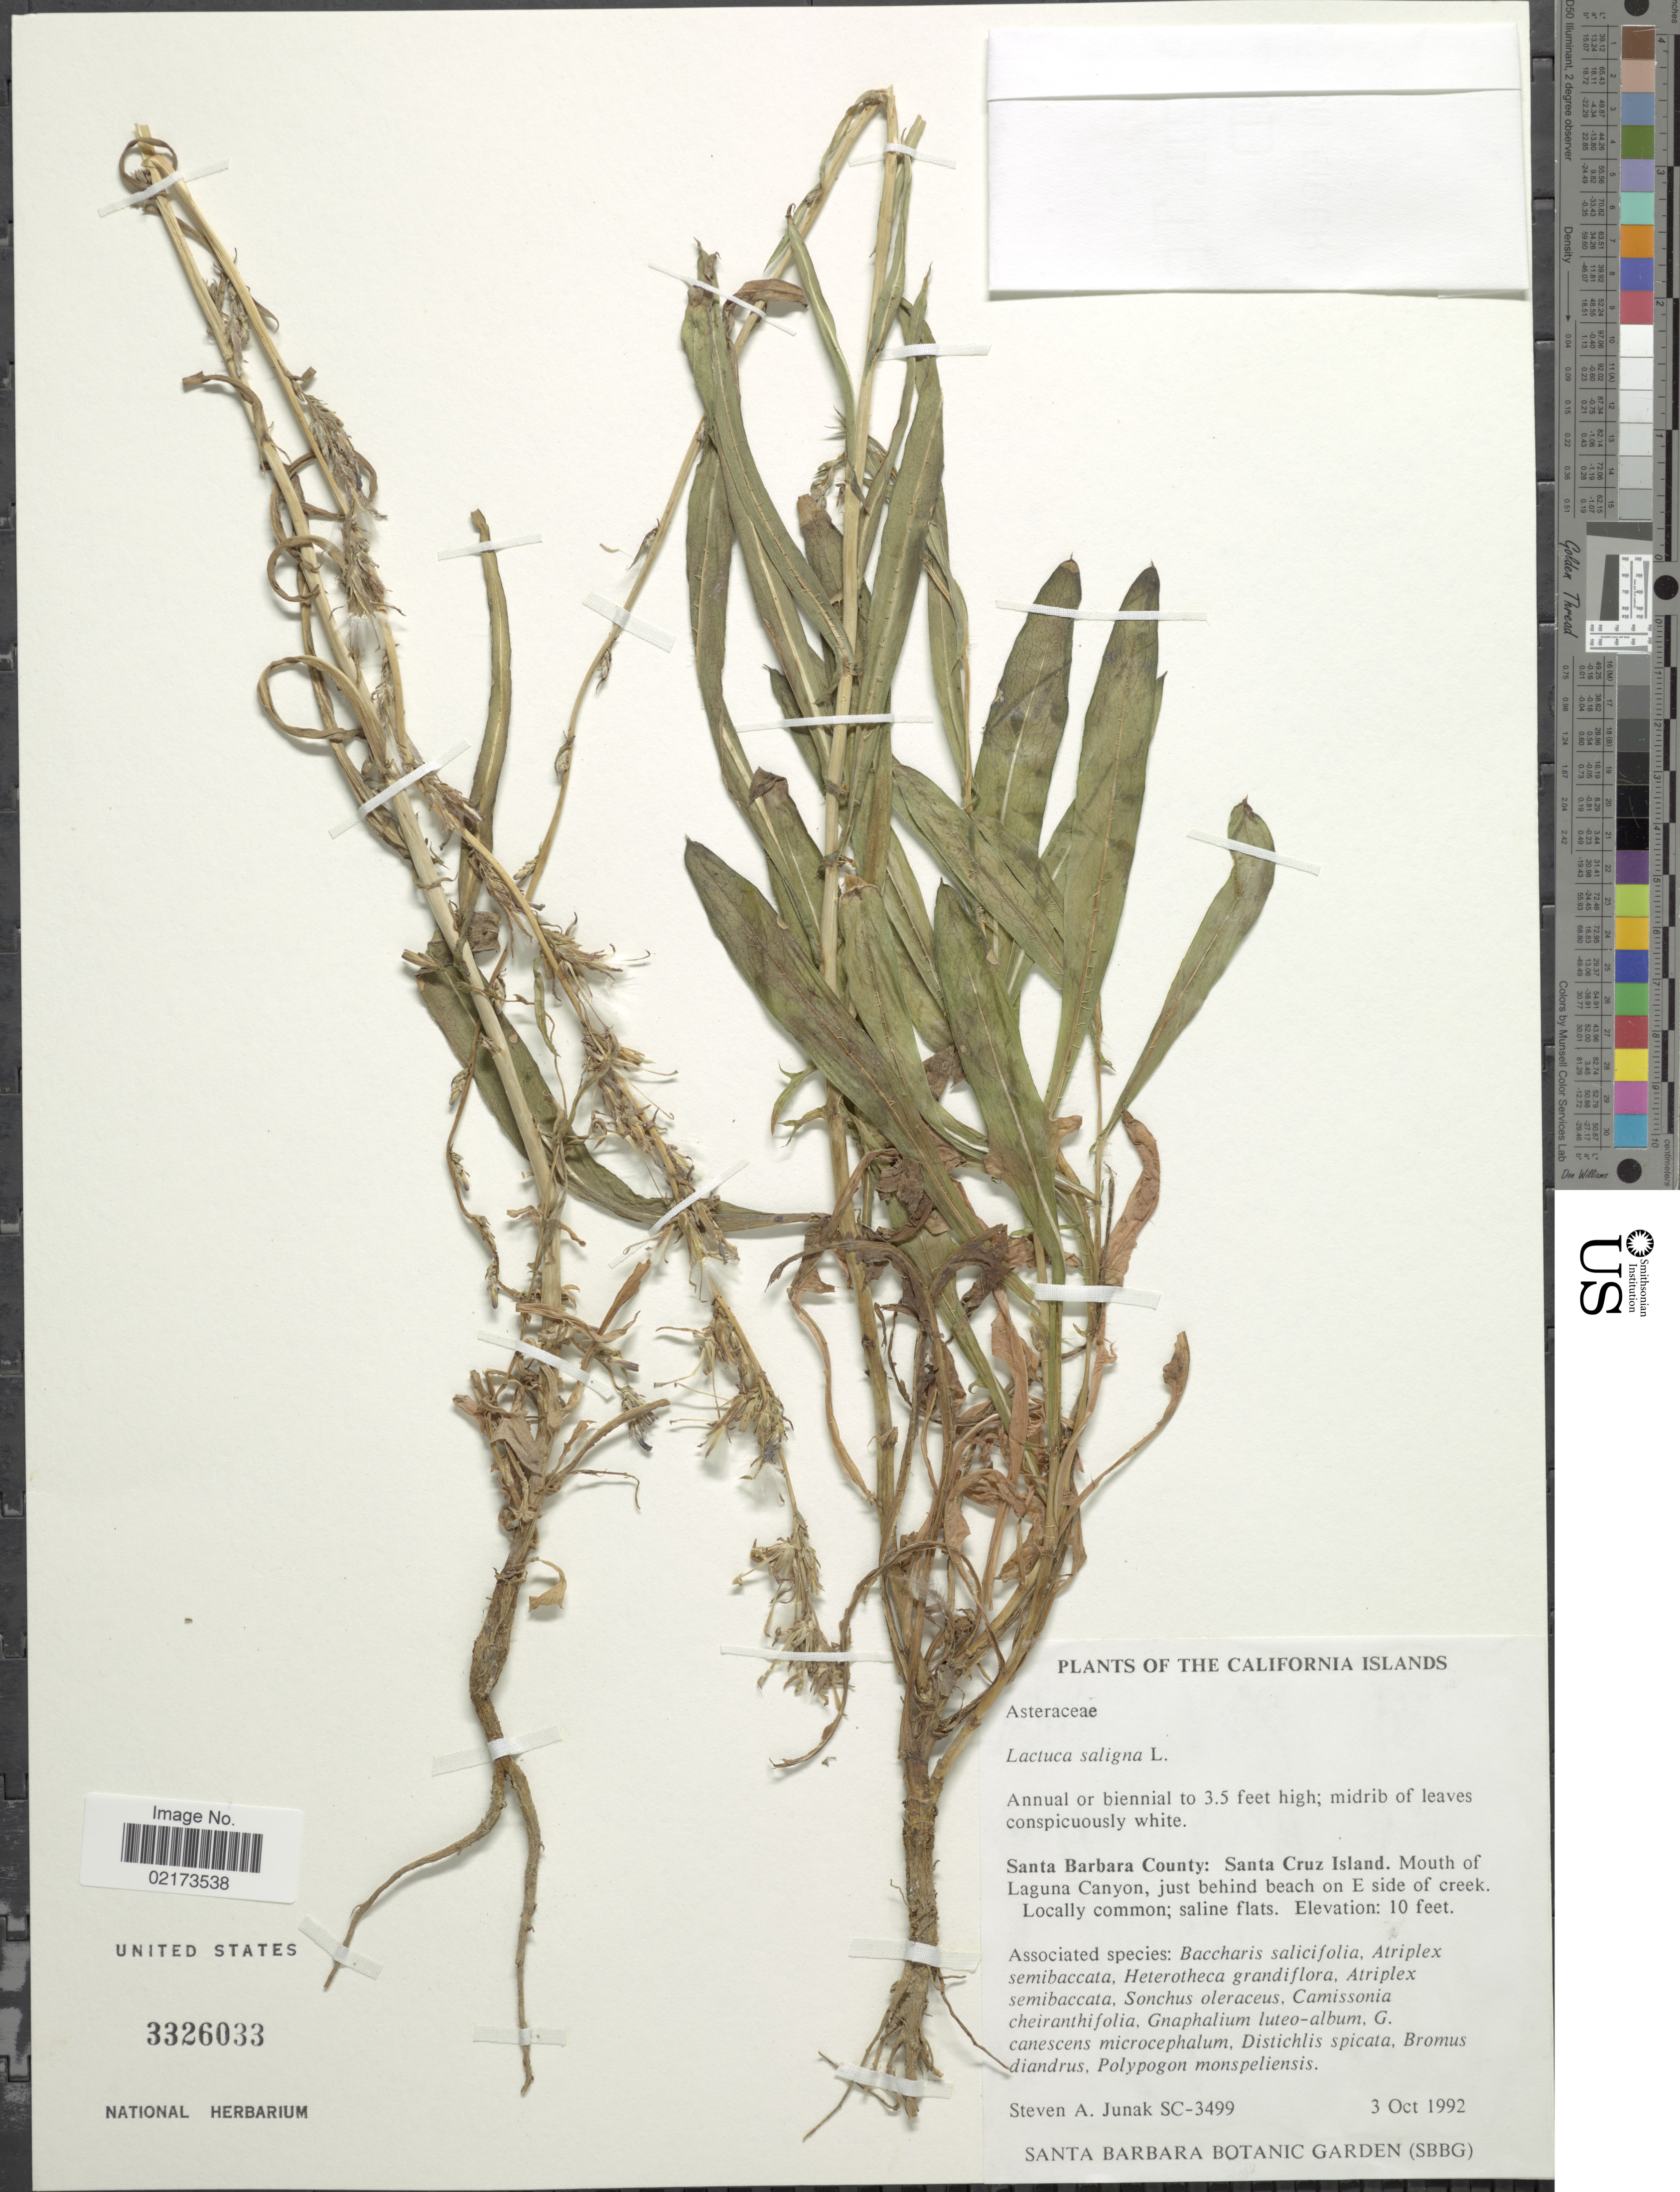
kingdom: Plantae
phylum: Tracheophyta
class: Magnoliopsida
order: Asterales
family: Asteraceae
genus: Lactuca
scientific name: Lactuca saligna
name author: L.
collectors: S. Junak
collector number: SC-3499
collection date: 1992-10-03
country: United States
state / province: California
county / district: Santa Barbara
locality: California Islands, Santa Barbara County, Santa Cruz Island, mouth of Laguna Canyon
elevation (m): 3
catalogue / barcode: US 3326033